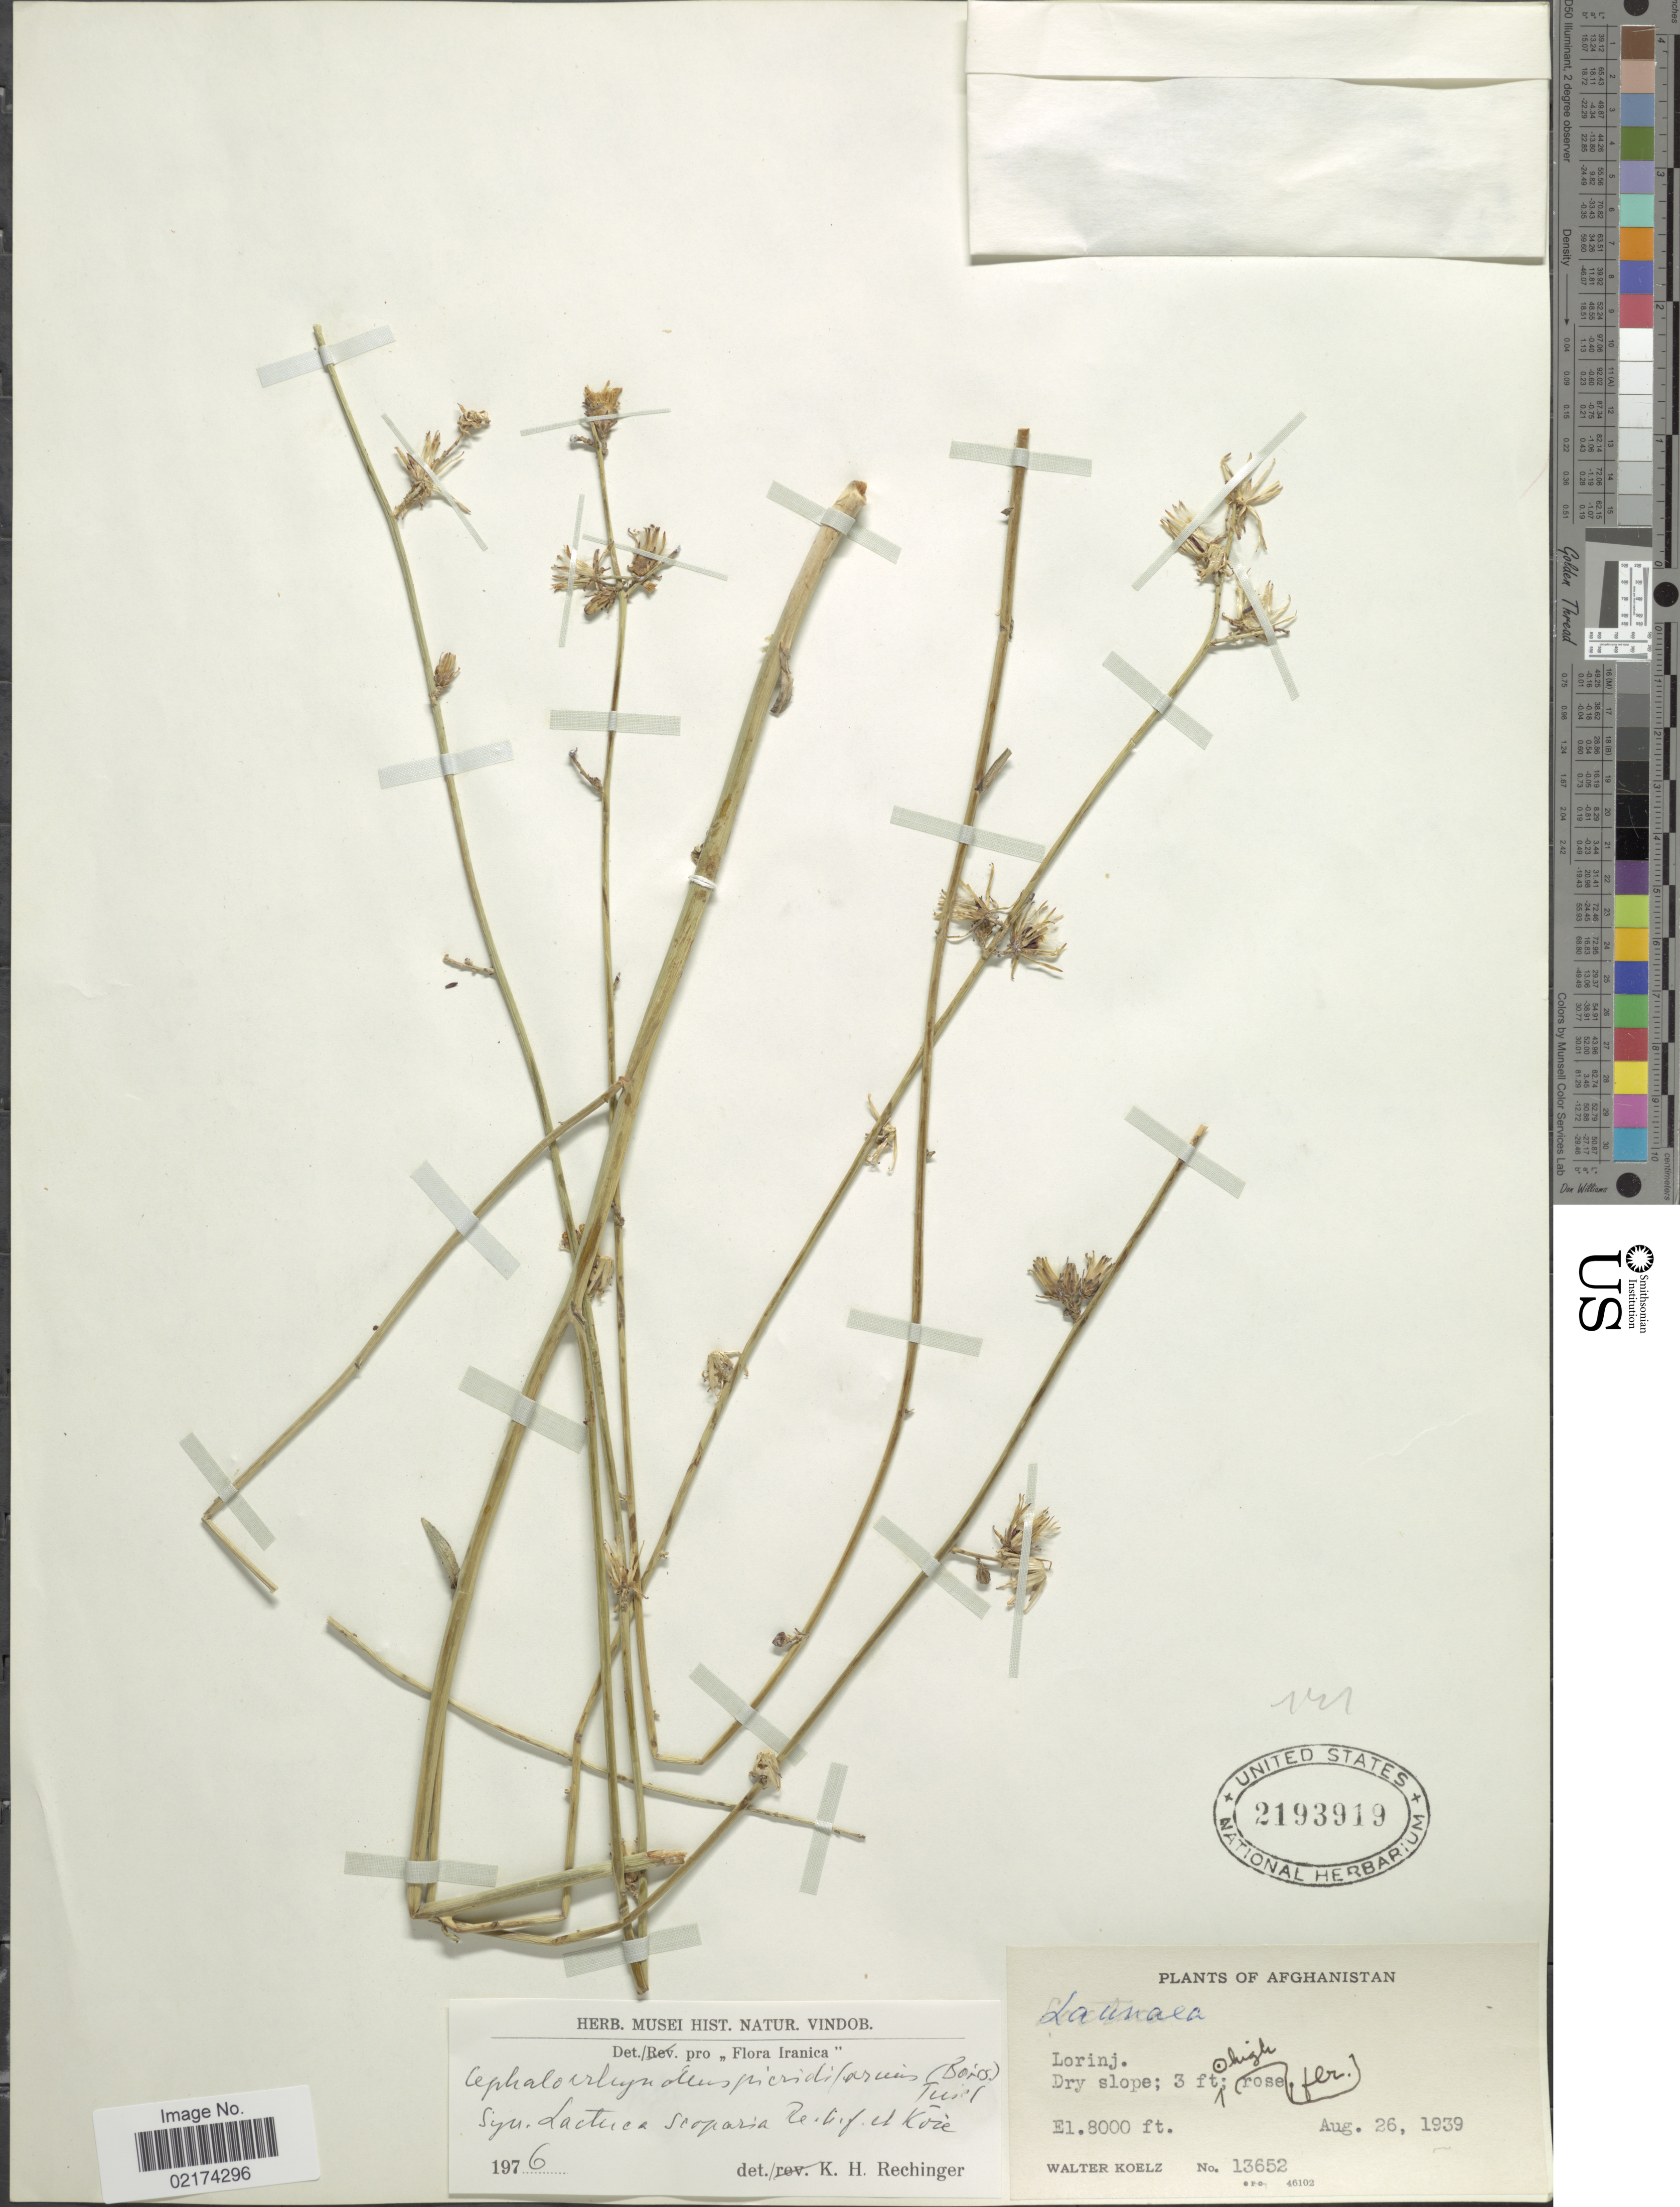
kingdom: Plantae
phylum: Tracheophyta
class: Magnoliopsida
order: Asterales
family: Asteraceae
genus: Lactuca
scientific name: Lactuca picridiformis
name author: Boiss.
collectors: W. N. Koelz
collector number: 13652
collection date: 1939-08-26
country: Afghanistan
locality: Lorinj.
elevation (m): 2438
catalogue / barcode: US 2193919